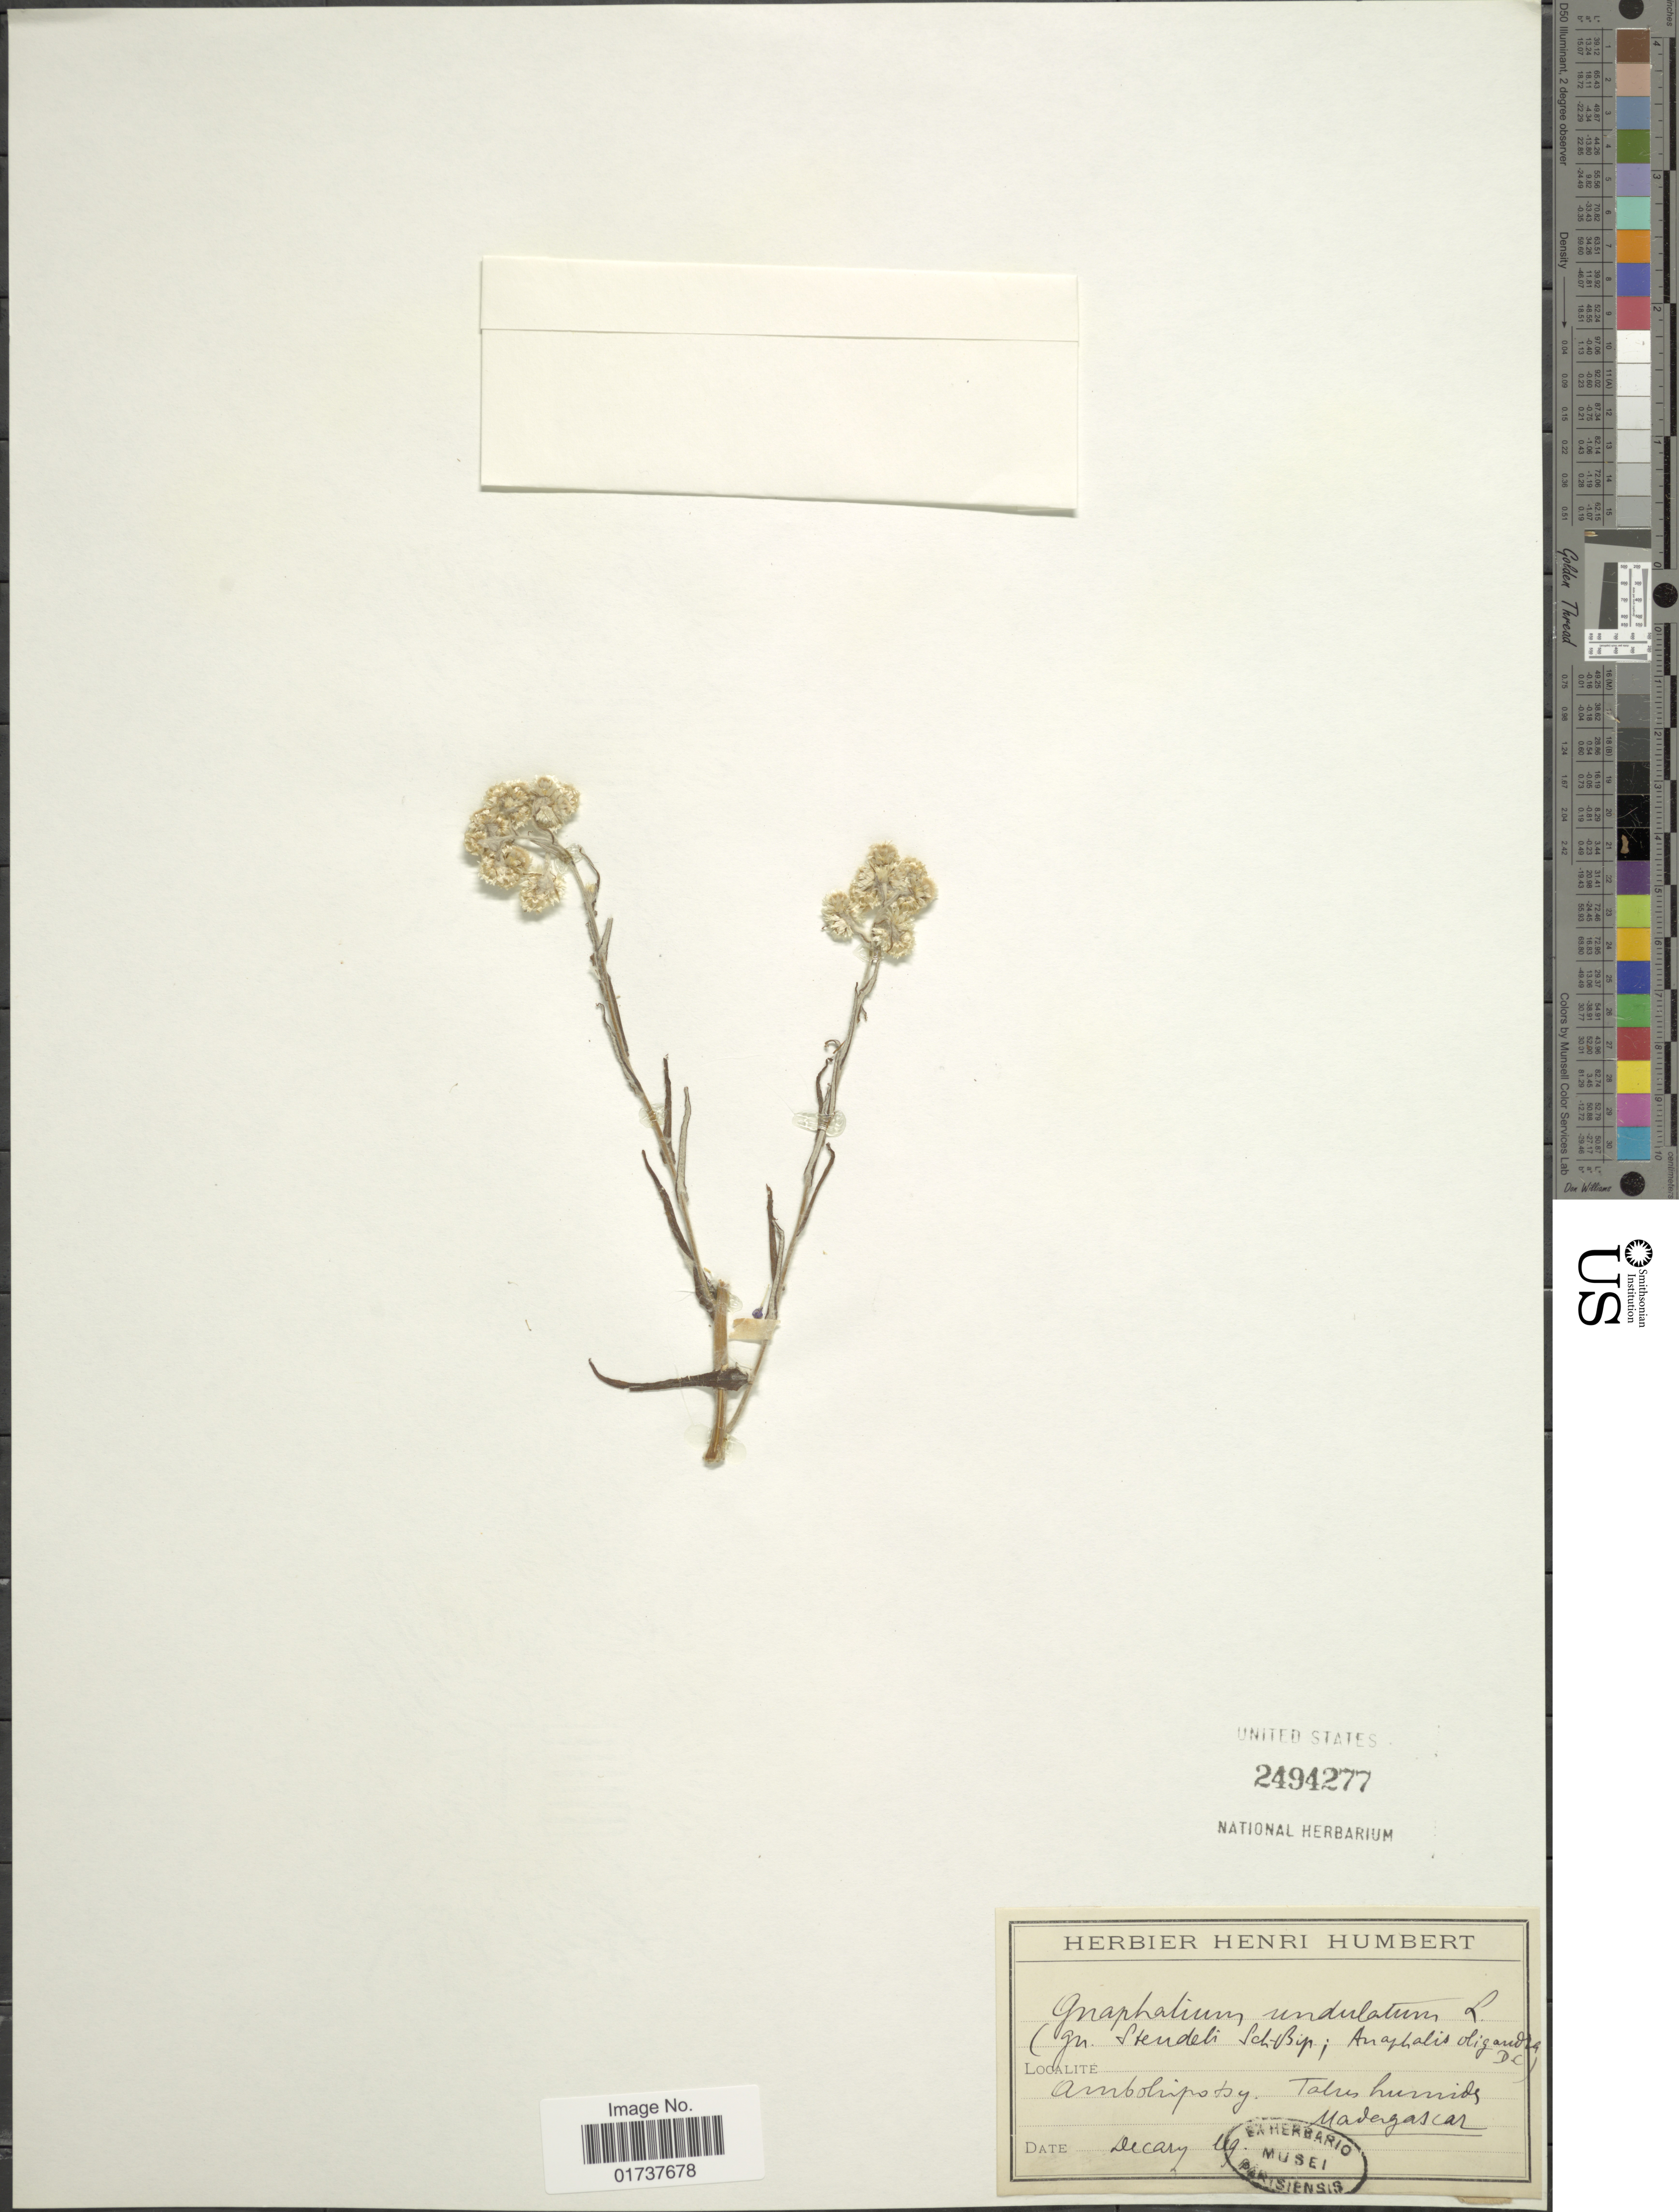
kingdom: Plantae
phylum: Tracheophyta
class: Magnoliopsida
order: Asterales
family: Asteraceae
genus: Gnaphalium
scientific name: Gnaphalium undulatum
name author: L.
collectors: Decary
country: Madagascar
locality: Ambohipotsy.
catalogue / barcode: US 2494277